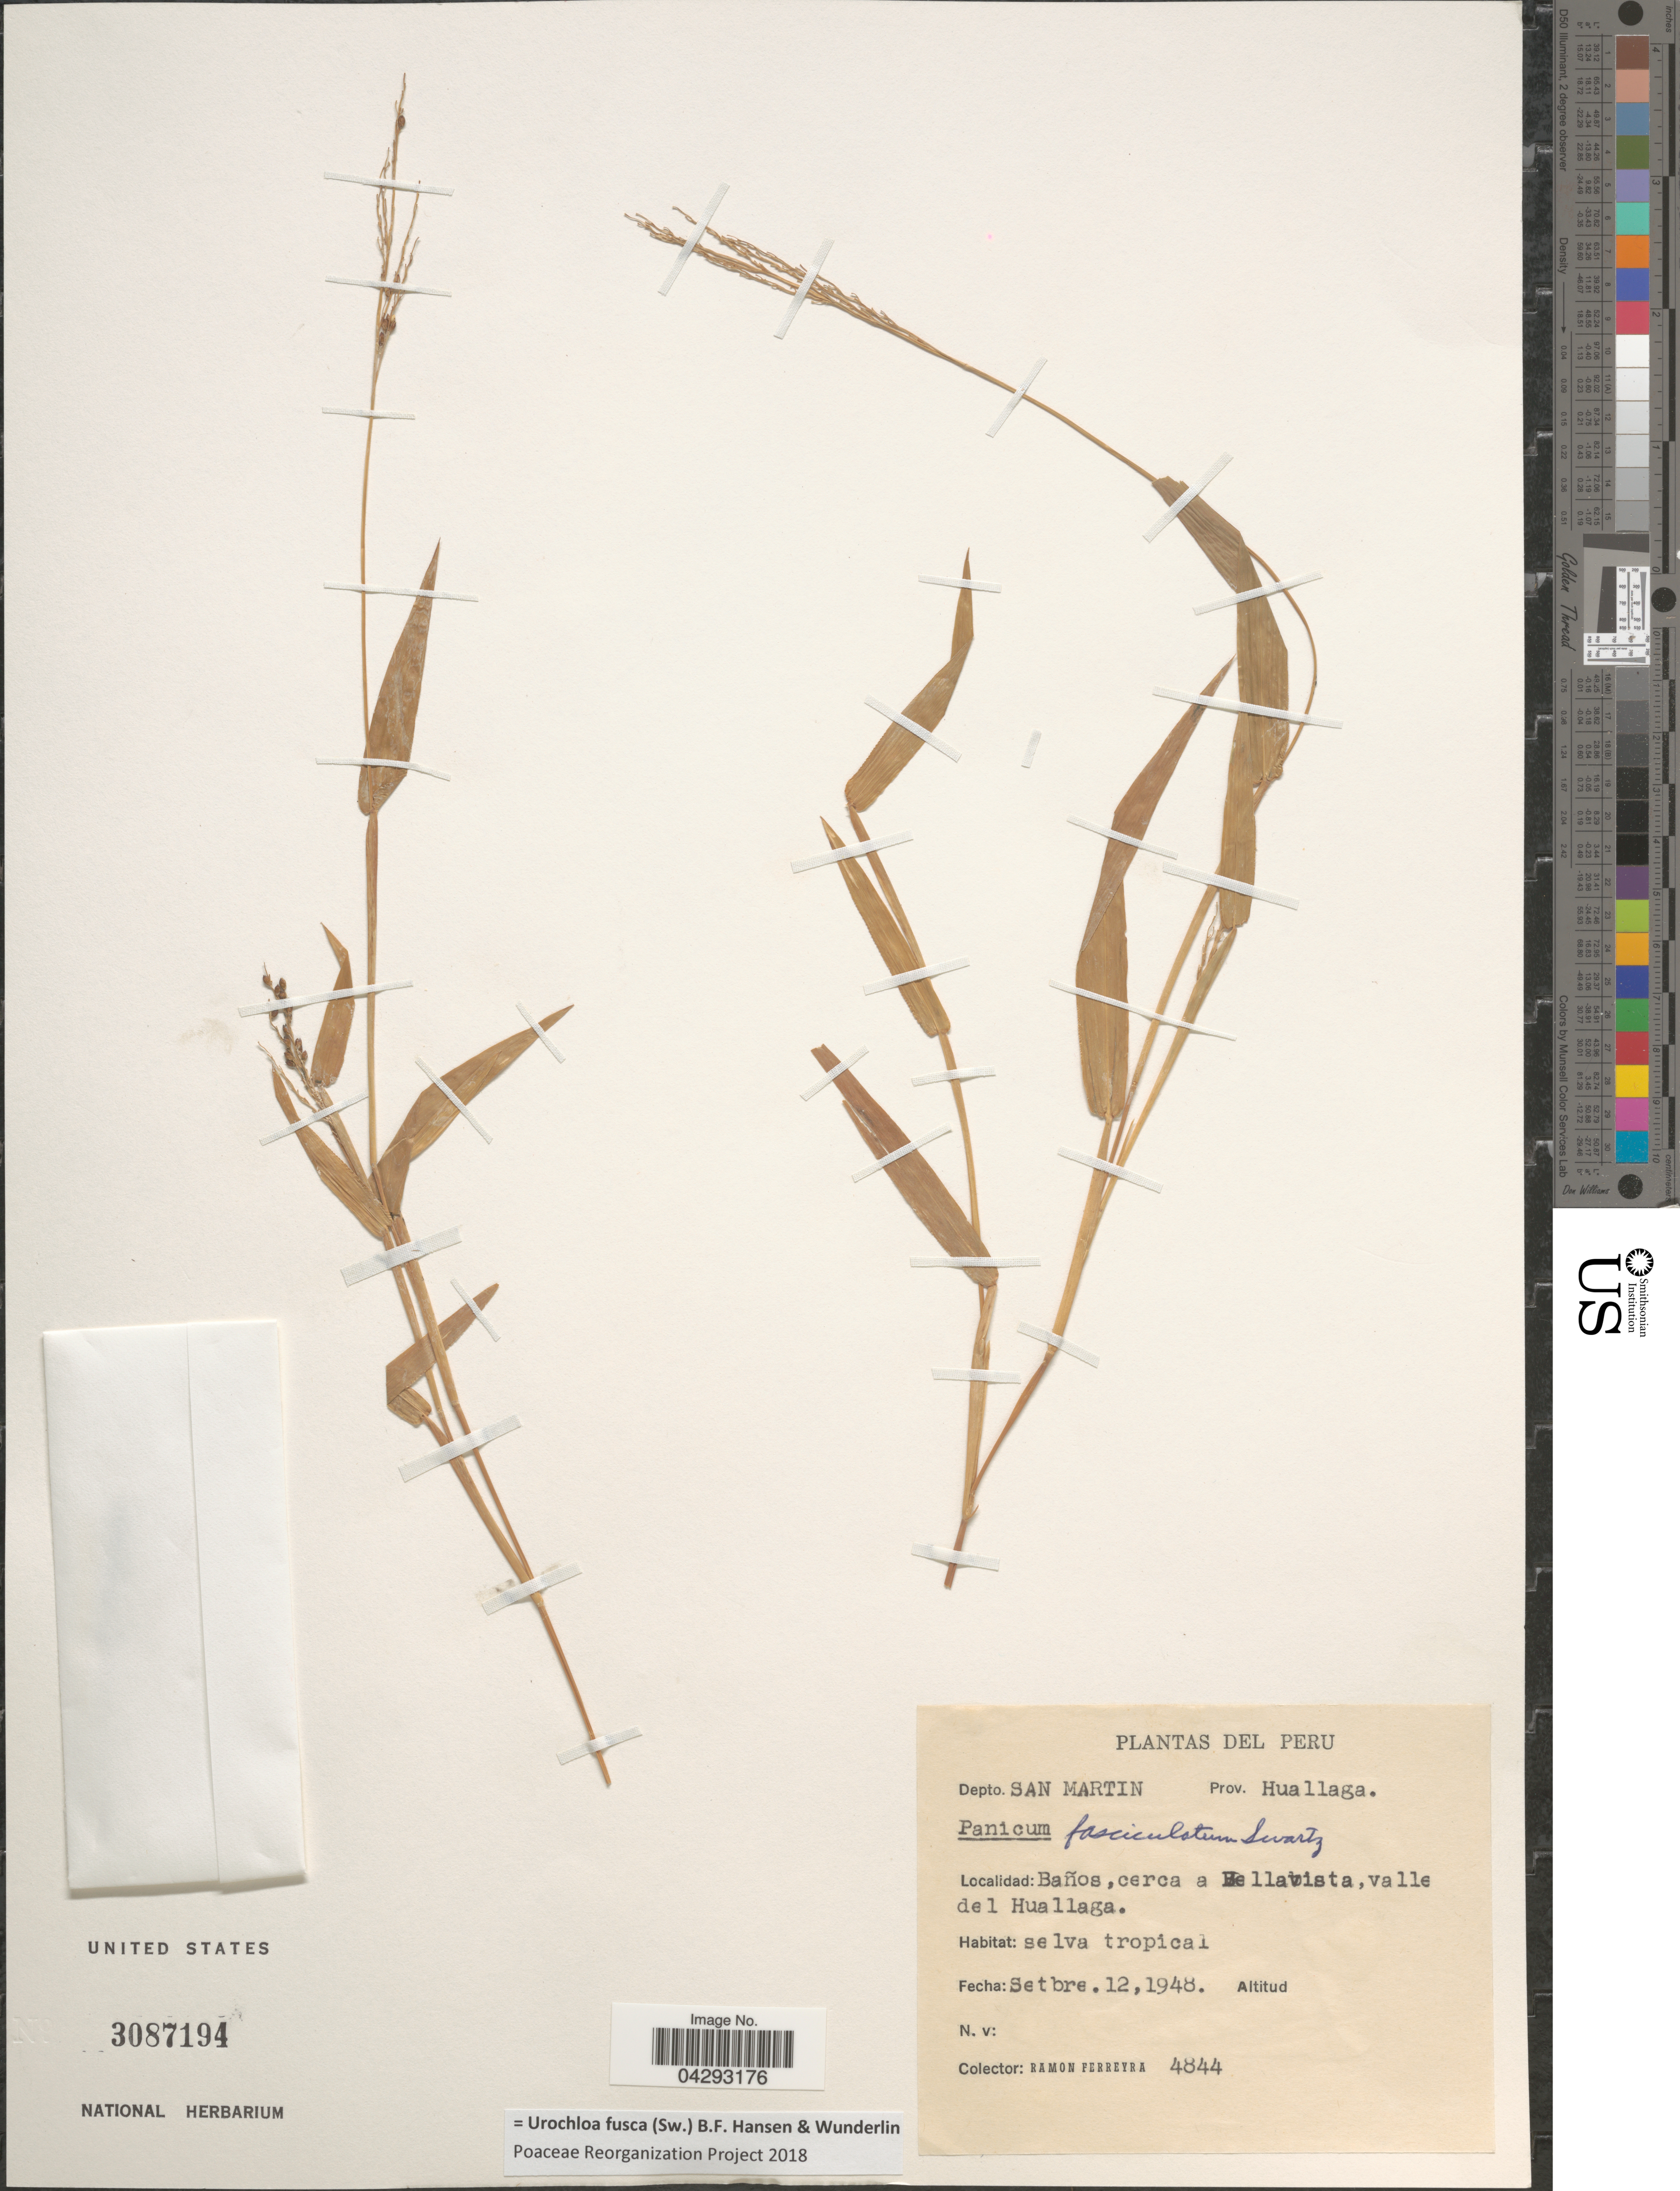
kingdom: Plantae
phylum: Tracheophyta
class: Liliopsida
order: Poales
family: Poaceae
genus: Urochloa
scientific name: Urochloa fusca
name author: (Sw.) B.F. Hansen & Wunderlin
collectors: R. A. Ferreyra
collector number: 4844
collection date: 1948-09-12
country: Peru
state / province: San Martín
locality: Depto. San Martin. Prov. Huallaga. Baños, cerca a Bellavista, valle del Huallaga.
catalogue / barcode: US 3087194